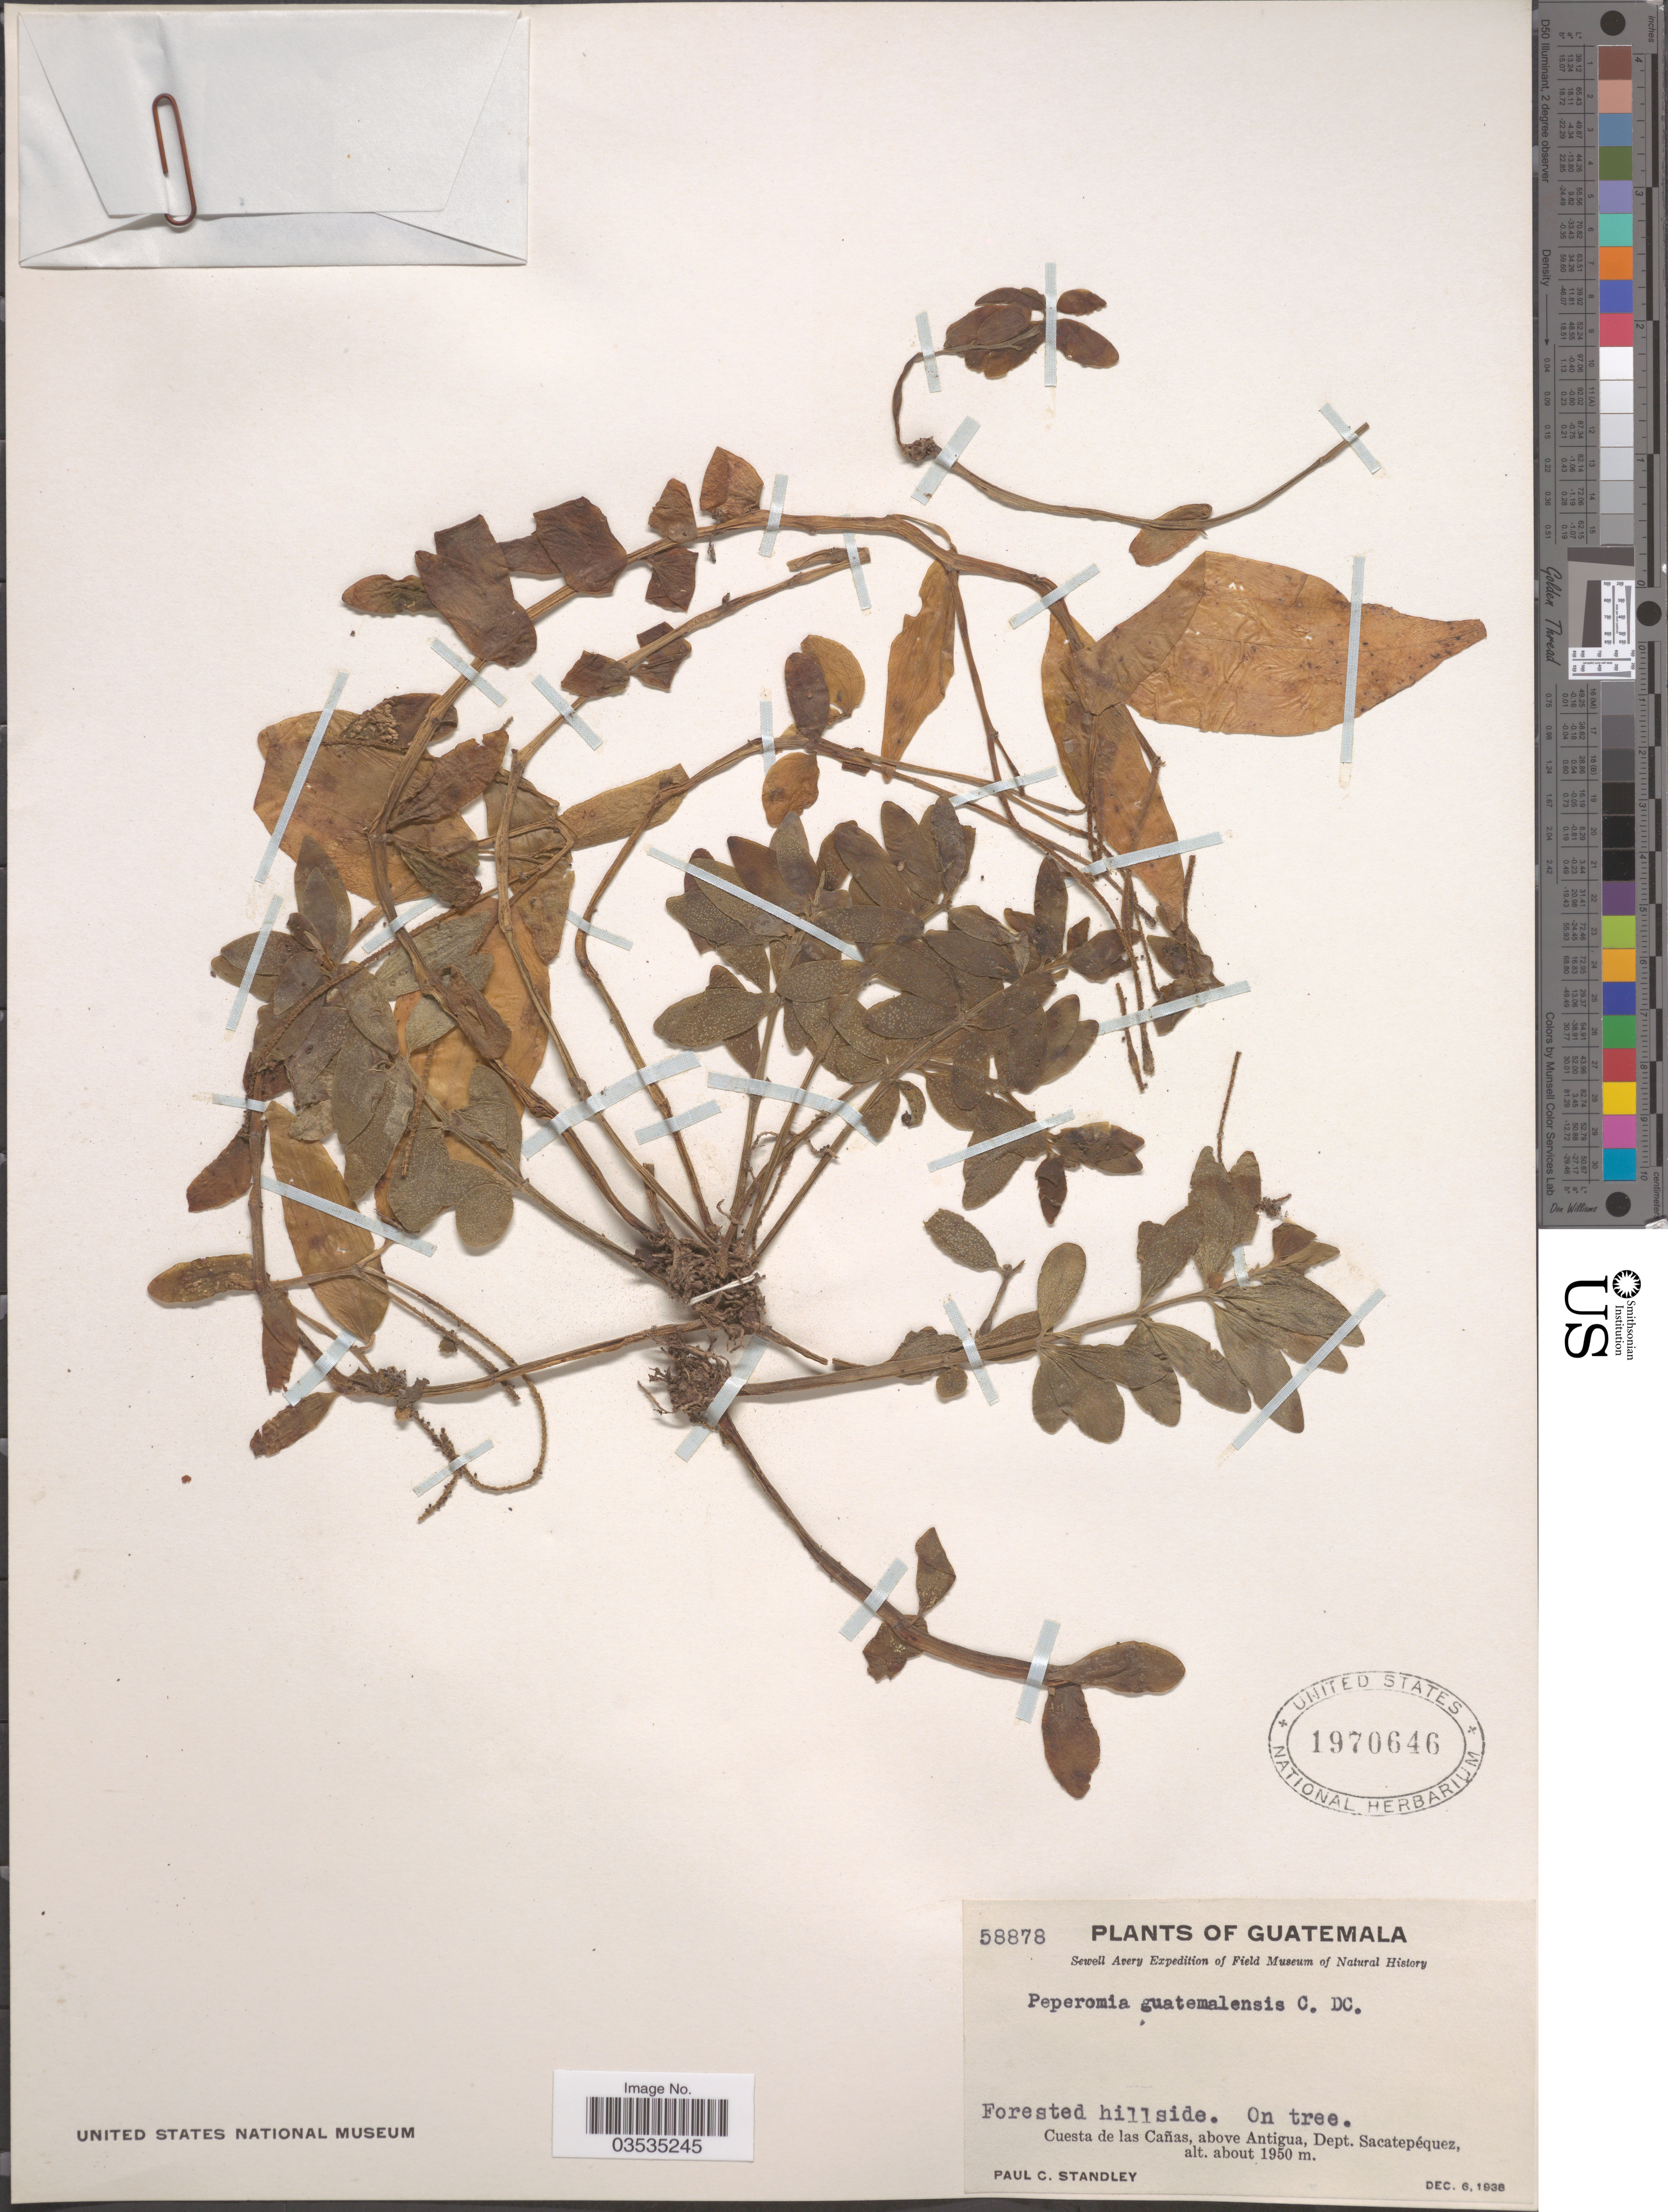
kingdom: Plantae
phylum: Tracheophyta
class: Magnoliopsida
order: Piperales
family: Piperaceae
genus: Peperomia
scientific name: Peperomia guatemalensis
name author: C. DC.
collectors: P. C. Standley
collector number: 58878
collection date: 1938-12-06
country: Guatemala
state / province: Sacatepequez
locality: Cuesta de las Cañas, above Antigua, Dept. Sacatepéquez.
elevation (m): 1950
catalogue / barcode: US 1970646